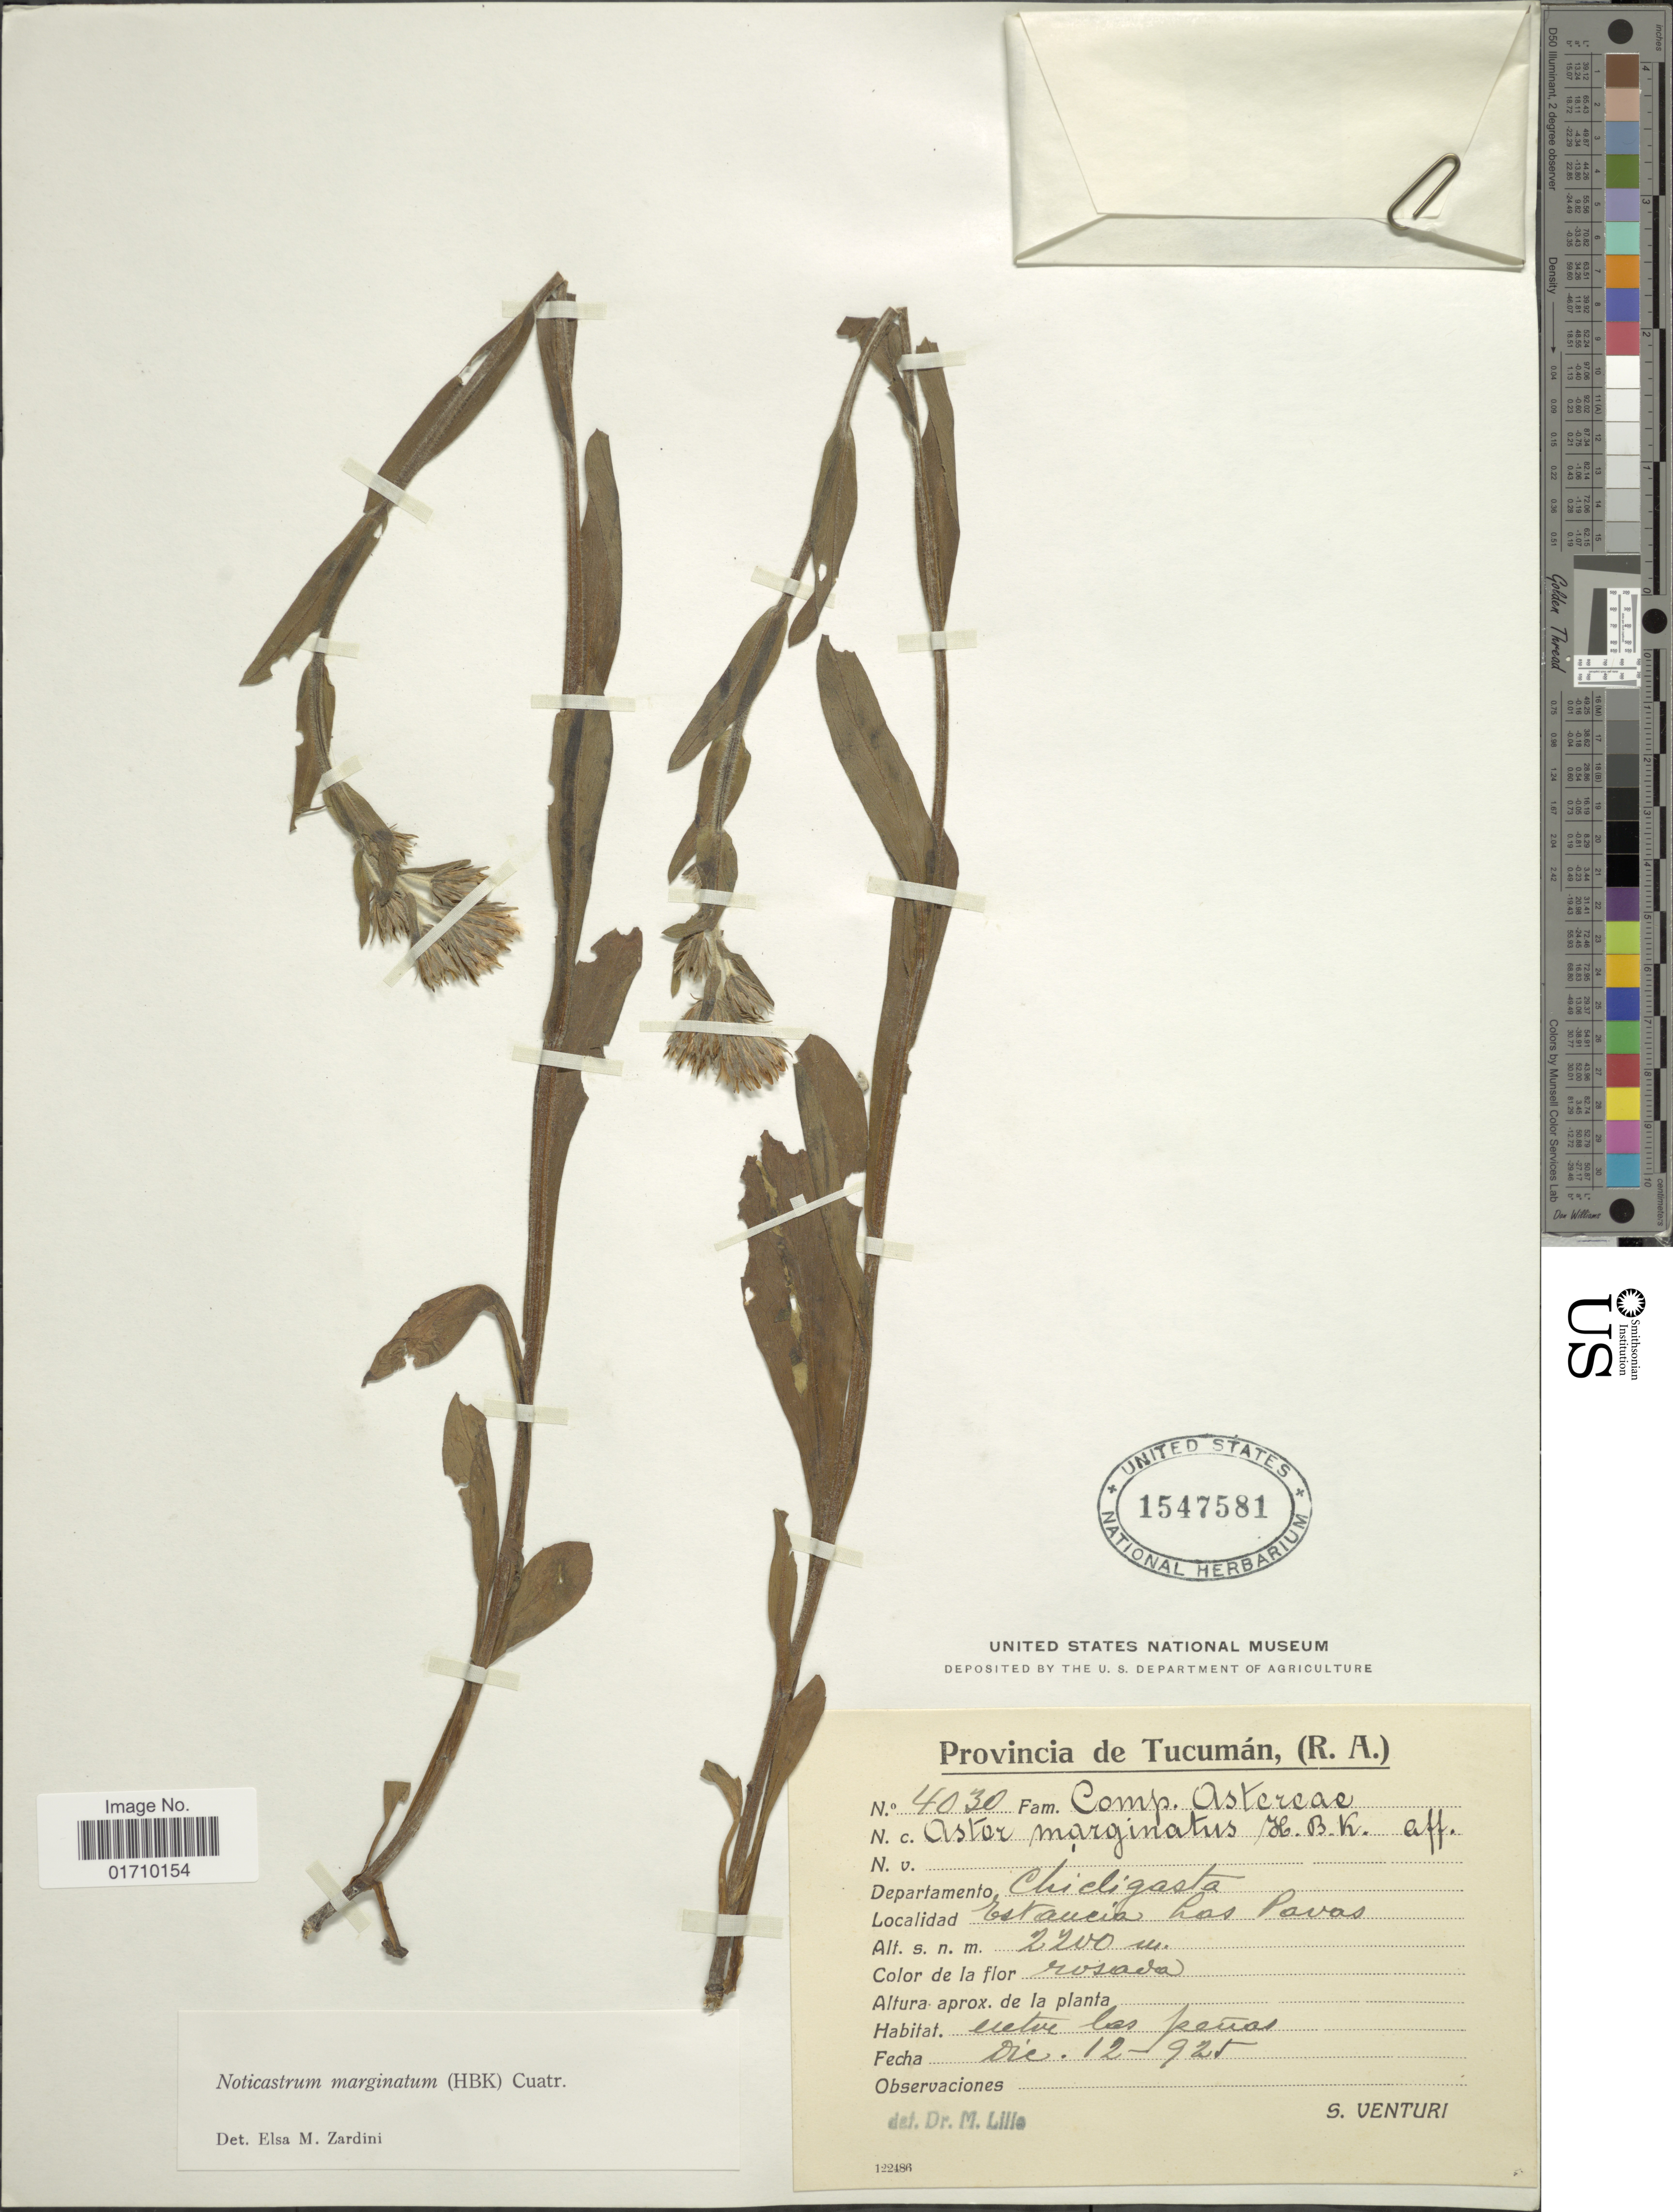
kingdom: Plantae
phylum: Tracheophyta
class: Magnoliopsida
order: Asterales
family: Asteraceae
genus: Noticastrum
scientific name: Noticastrum marginatum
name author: (Kunth) Cuatrec.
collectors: S. Venturi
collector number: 4030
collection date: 1925-12-12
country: Argentina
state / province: Tucuman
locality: Departamento Chicligasta, Estancia Las Pavas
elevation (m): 2200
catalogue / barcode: US 1547581